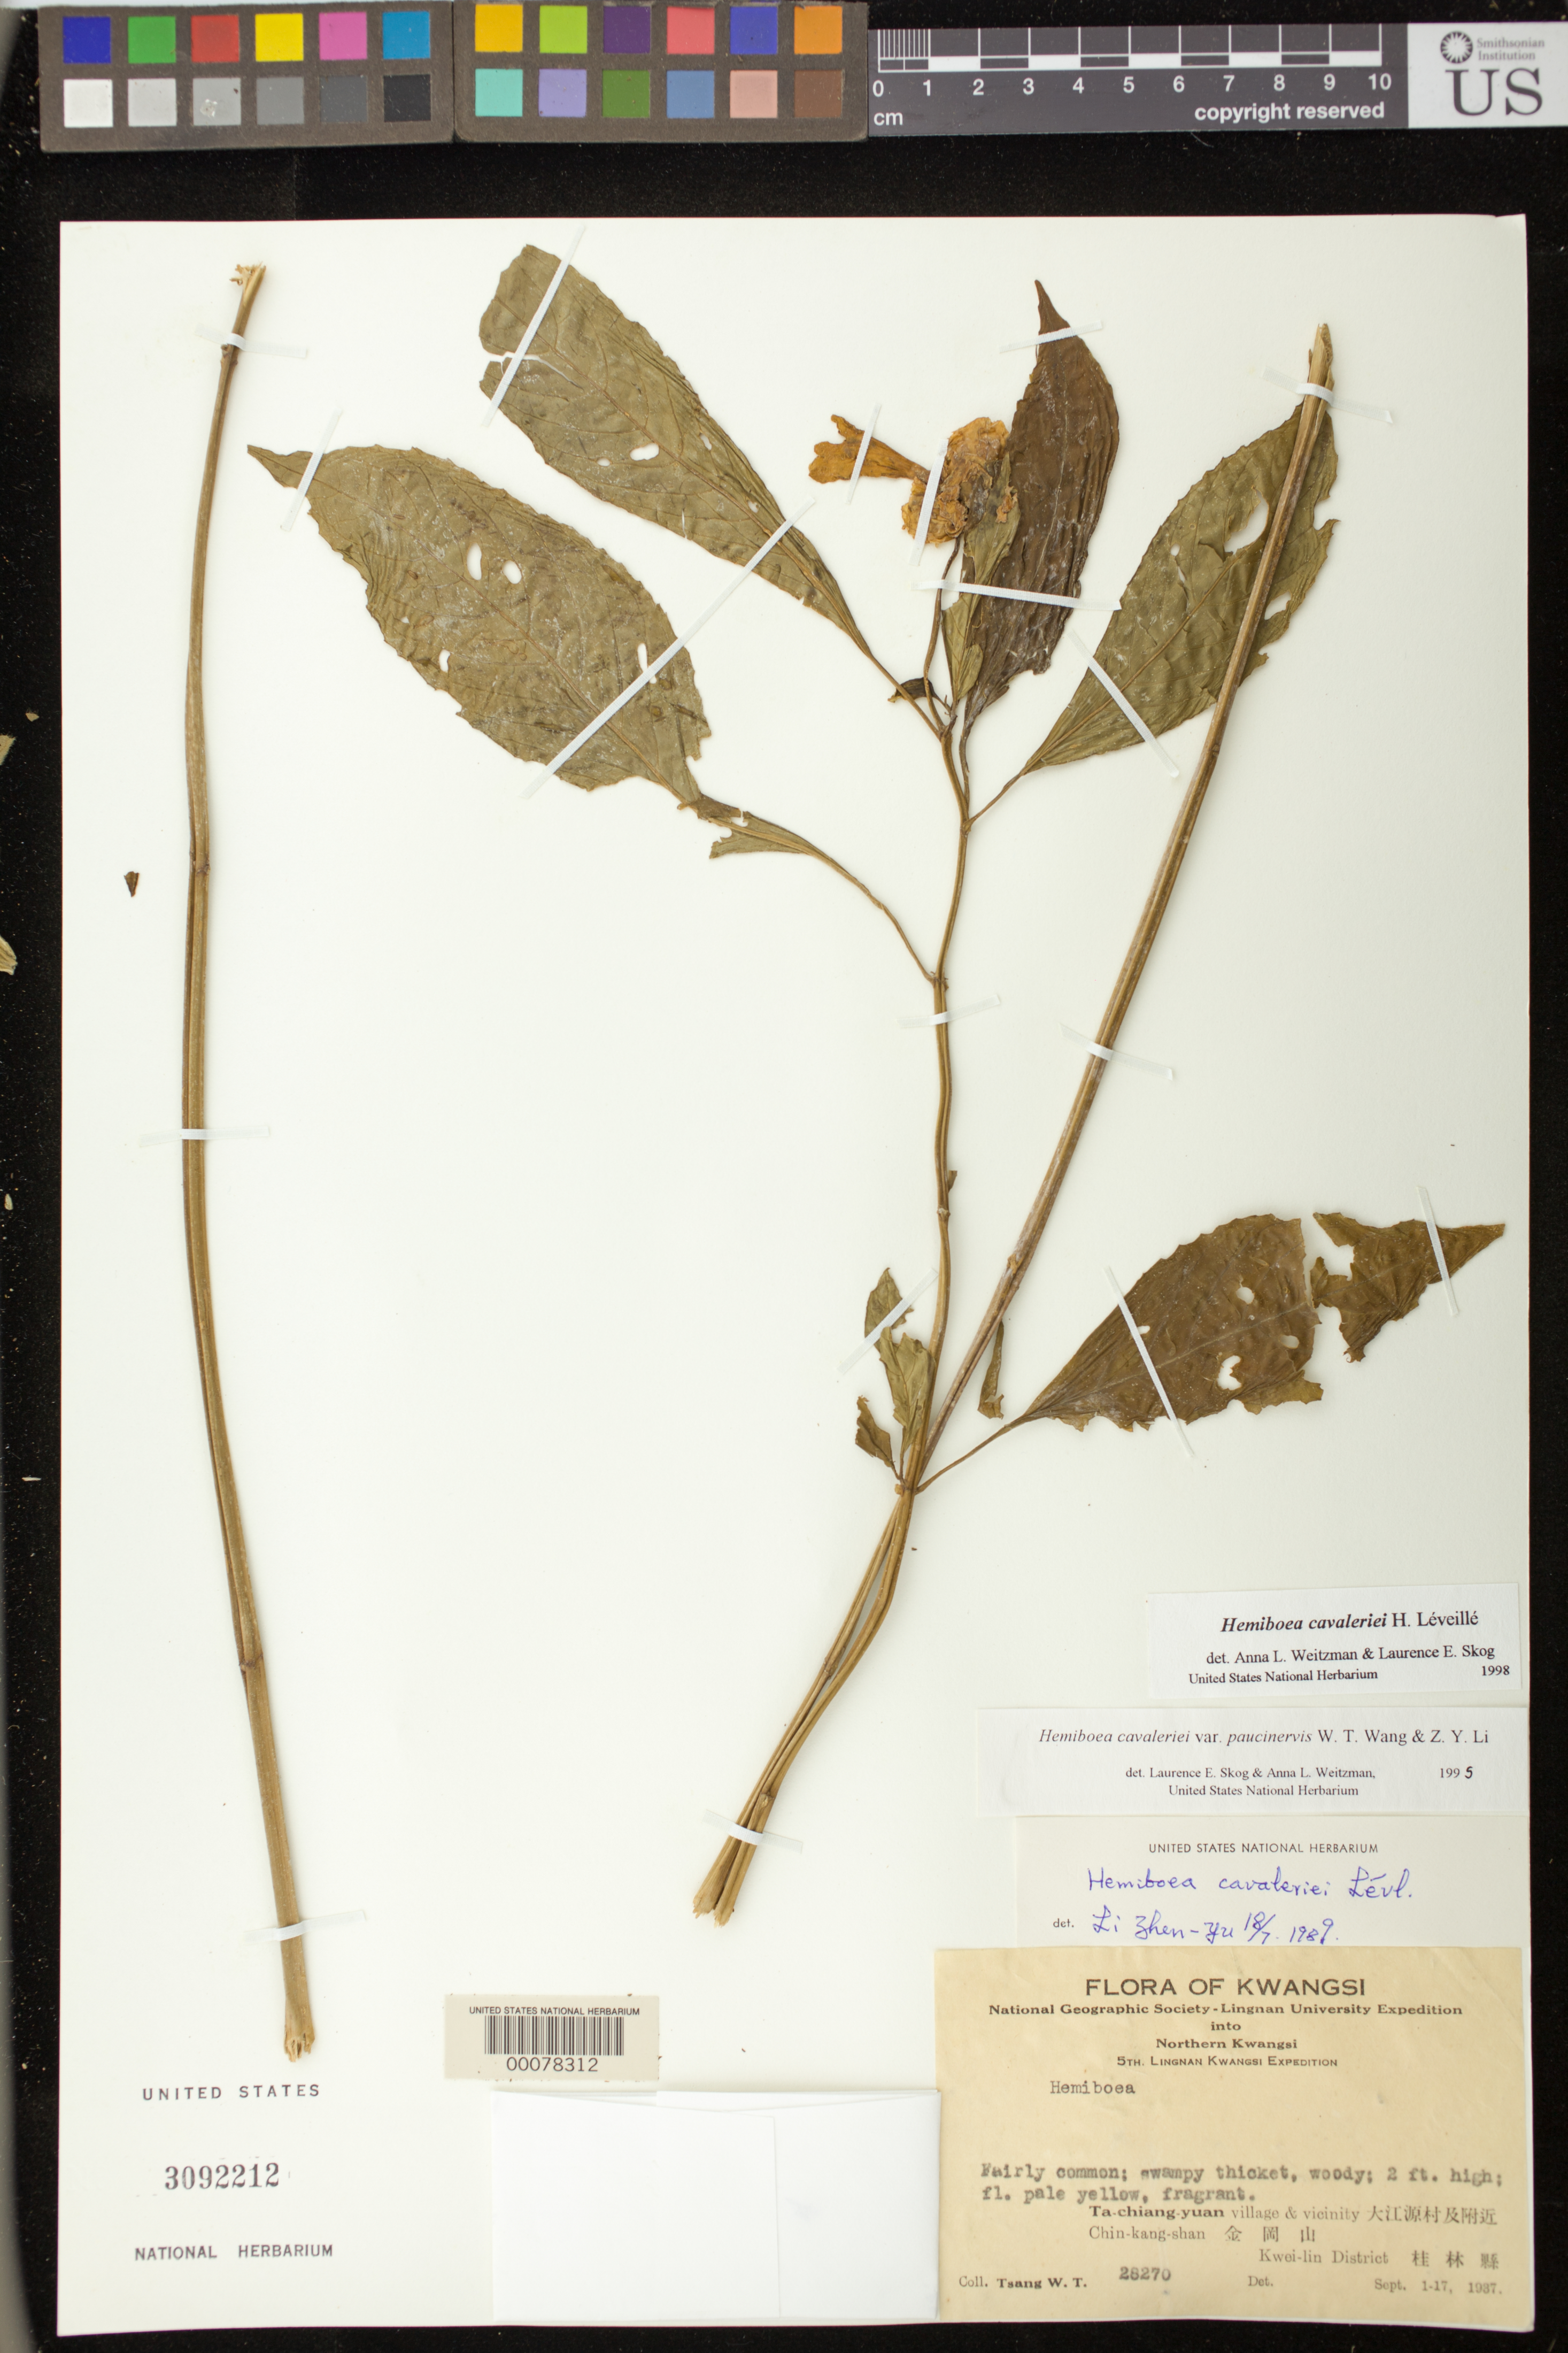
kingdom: Plantae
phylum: Tracheophyta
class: Magnoliopsida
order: Lamiales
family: Gesneriaceae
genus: Hemiboea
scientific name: Hemiboea cavaleriei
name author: H. Lév.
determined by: Zhen-yu, L.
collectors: W. T. Tsang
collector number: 28270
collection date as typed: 01-17 Sep 1937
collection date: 1937-09-01/1937-09-17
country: China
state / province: Guangxi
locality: Kwei-lin dist., Ta-chiang-yuan village & vicinity, chin-kang-shan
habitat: Swampy thicket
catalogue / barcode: US 3092212